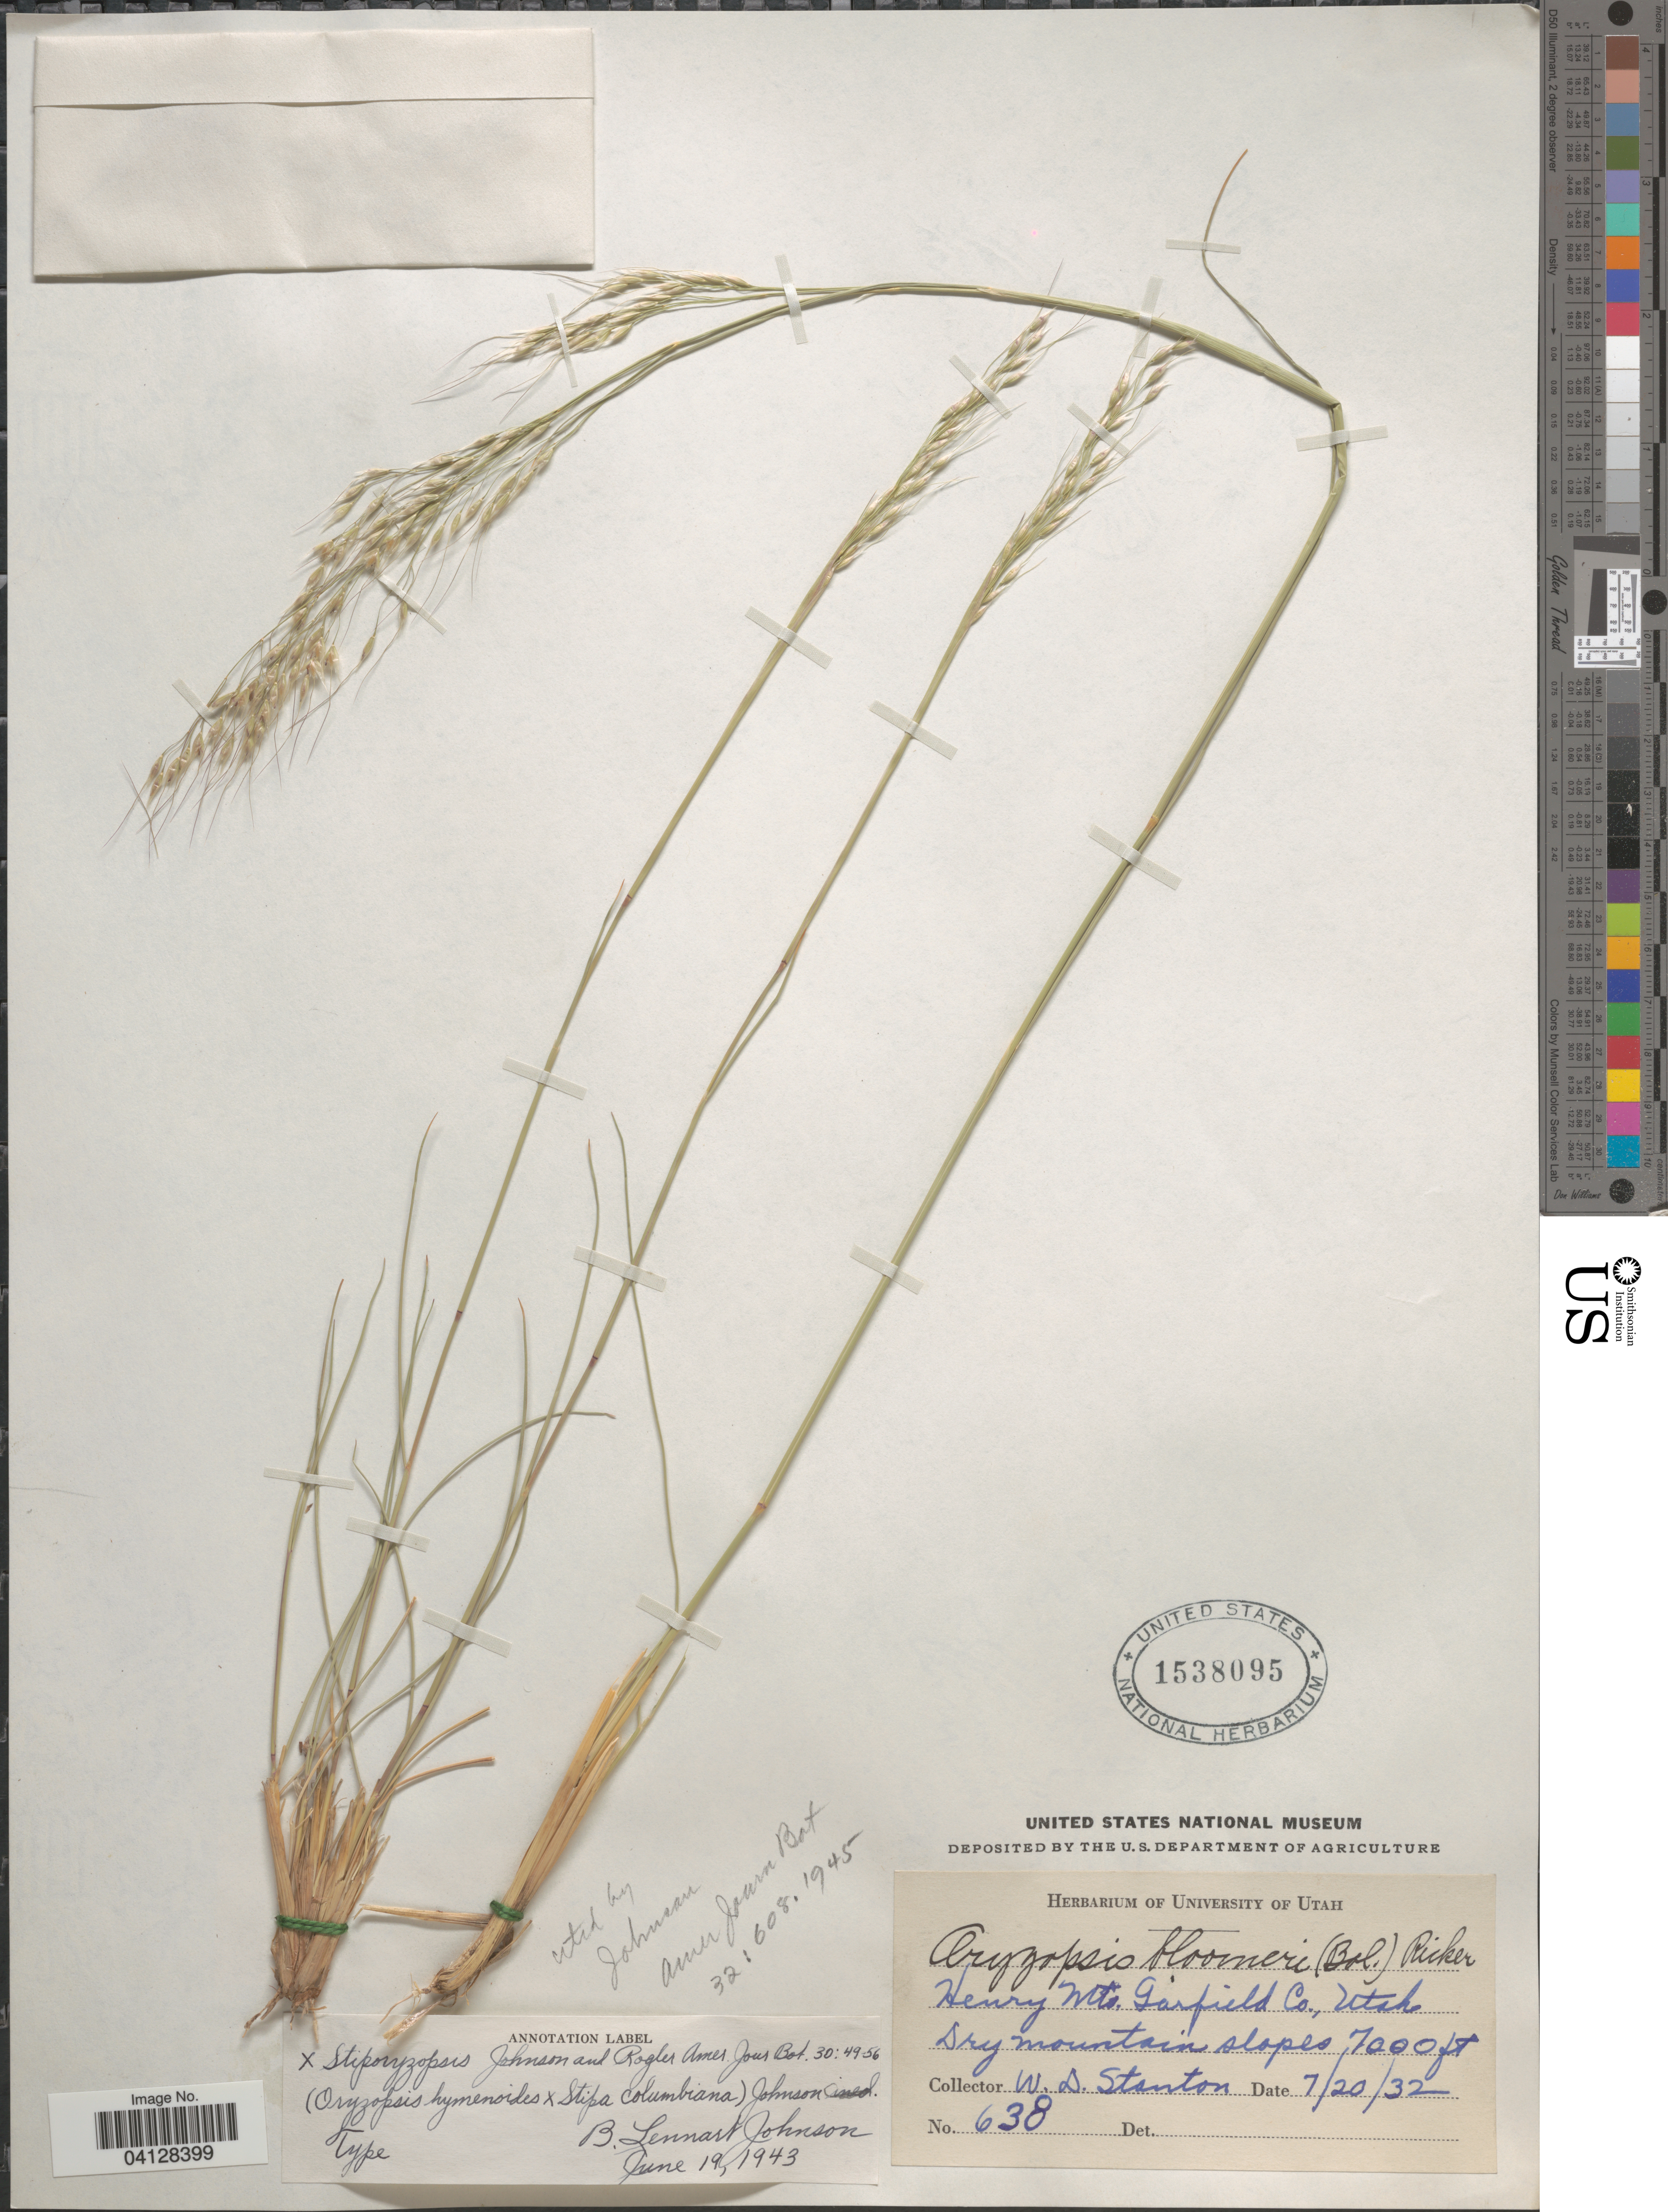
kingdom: Plantae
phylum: Tracheophyta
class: Liliopsida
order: Poales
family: Poaceae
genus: Stiporyzopsis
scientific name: x Stiporyzopsis sp.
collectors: W. Stanton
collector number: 638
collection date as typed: Transcribed d/m/y: 20/7/32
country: United States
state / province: Utah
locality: Henry Mts. Garfield Co. Dry mountain slopes.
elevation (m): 2134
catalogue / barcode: US 1538095